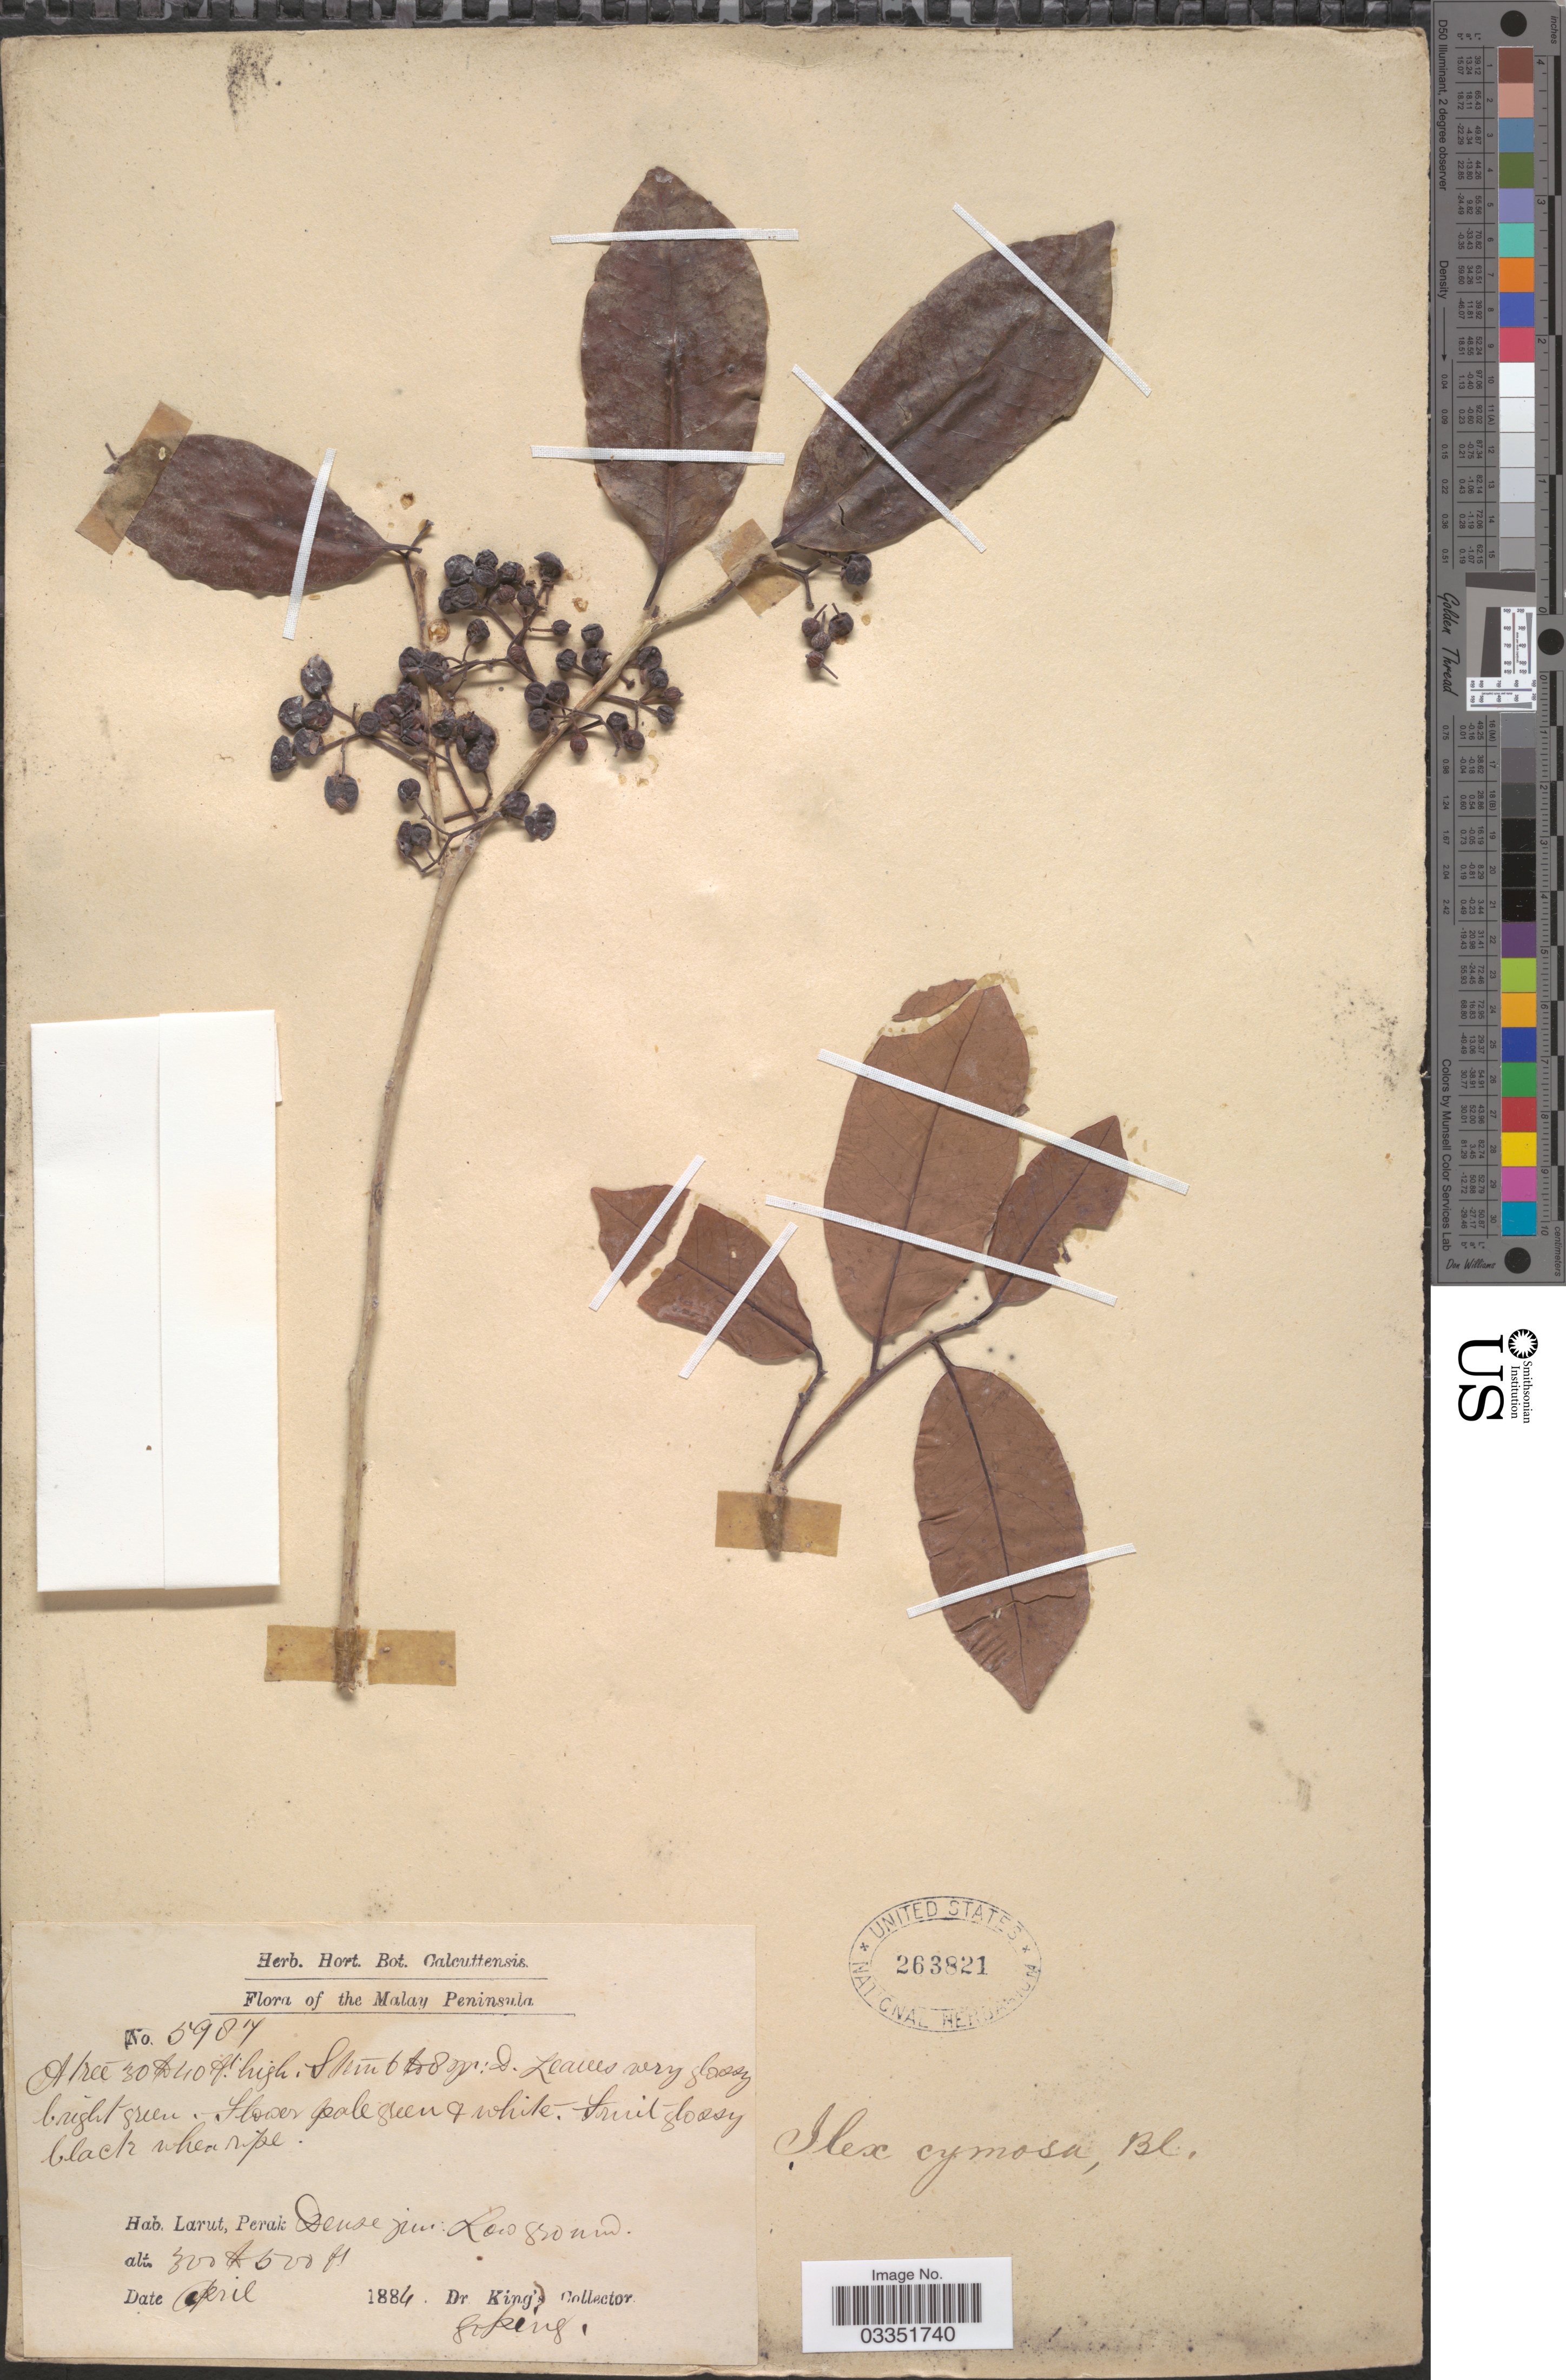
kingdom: Plantae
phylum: Tracheophyta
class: Magnoliopsida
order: Aquifoliales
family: Aquifoliaceae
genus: Ilex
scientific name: Ilex cymosa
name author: Blume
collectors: Dr. King's collector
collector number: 5987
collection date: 1884-04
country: Malaysia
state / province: Perak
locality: The Malay Peninsula. Larut.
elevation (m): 91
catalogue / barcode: US 263821